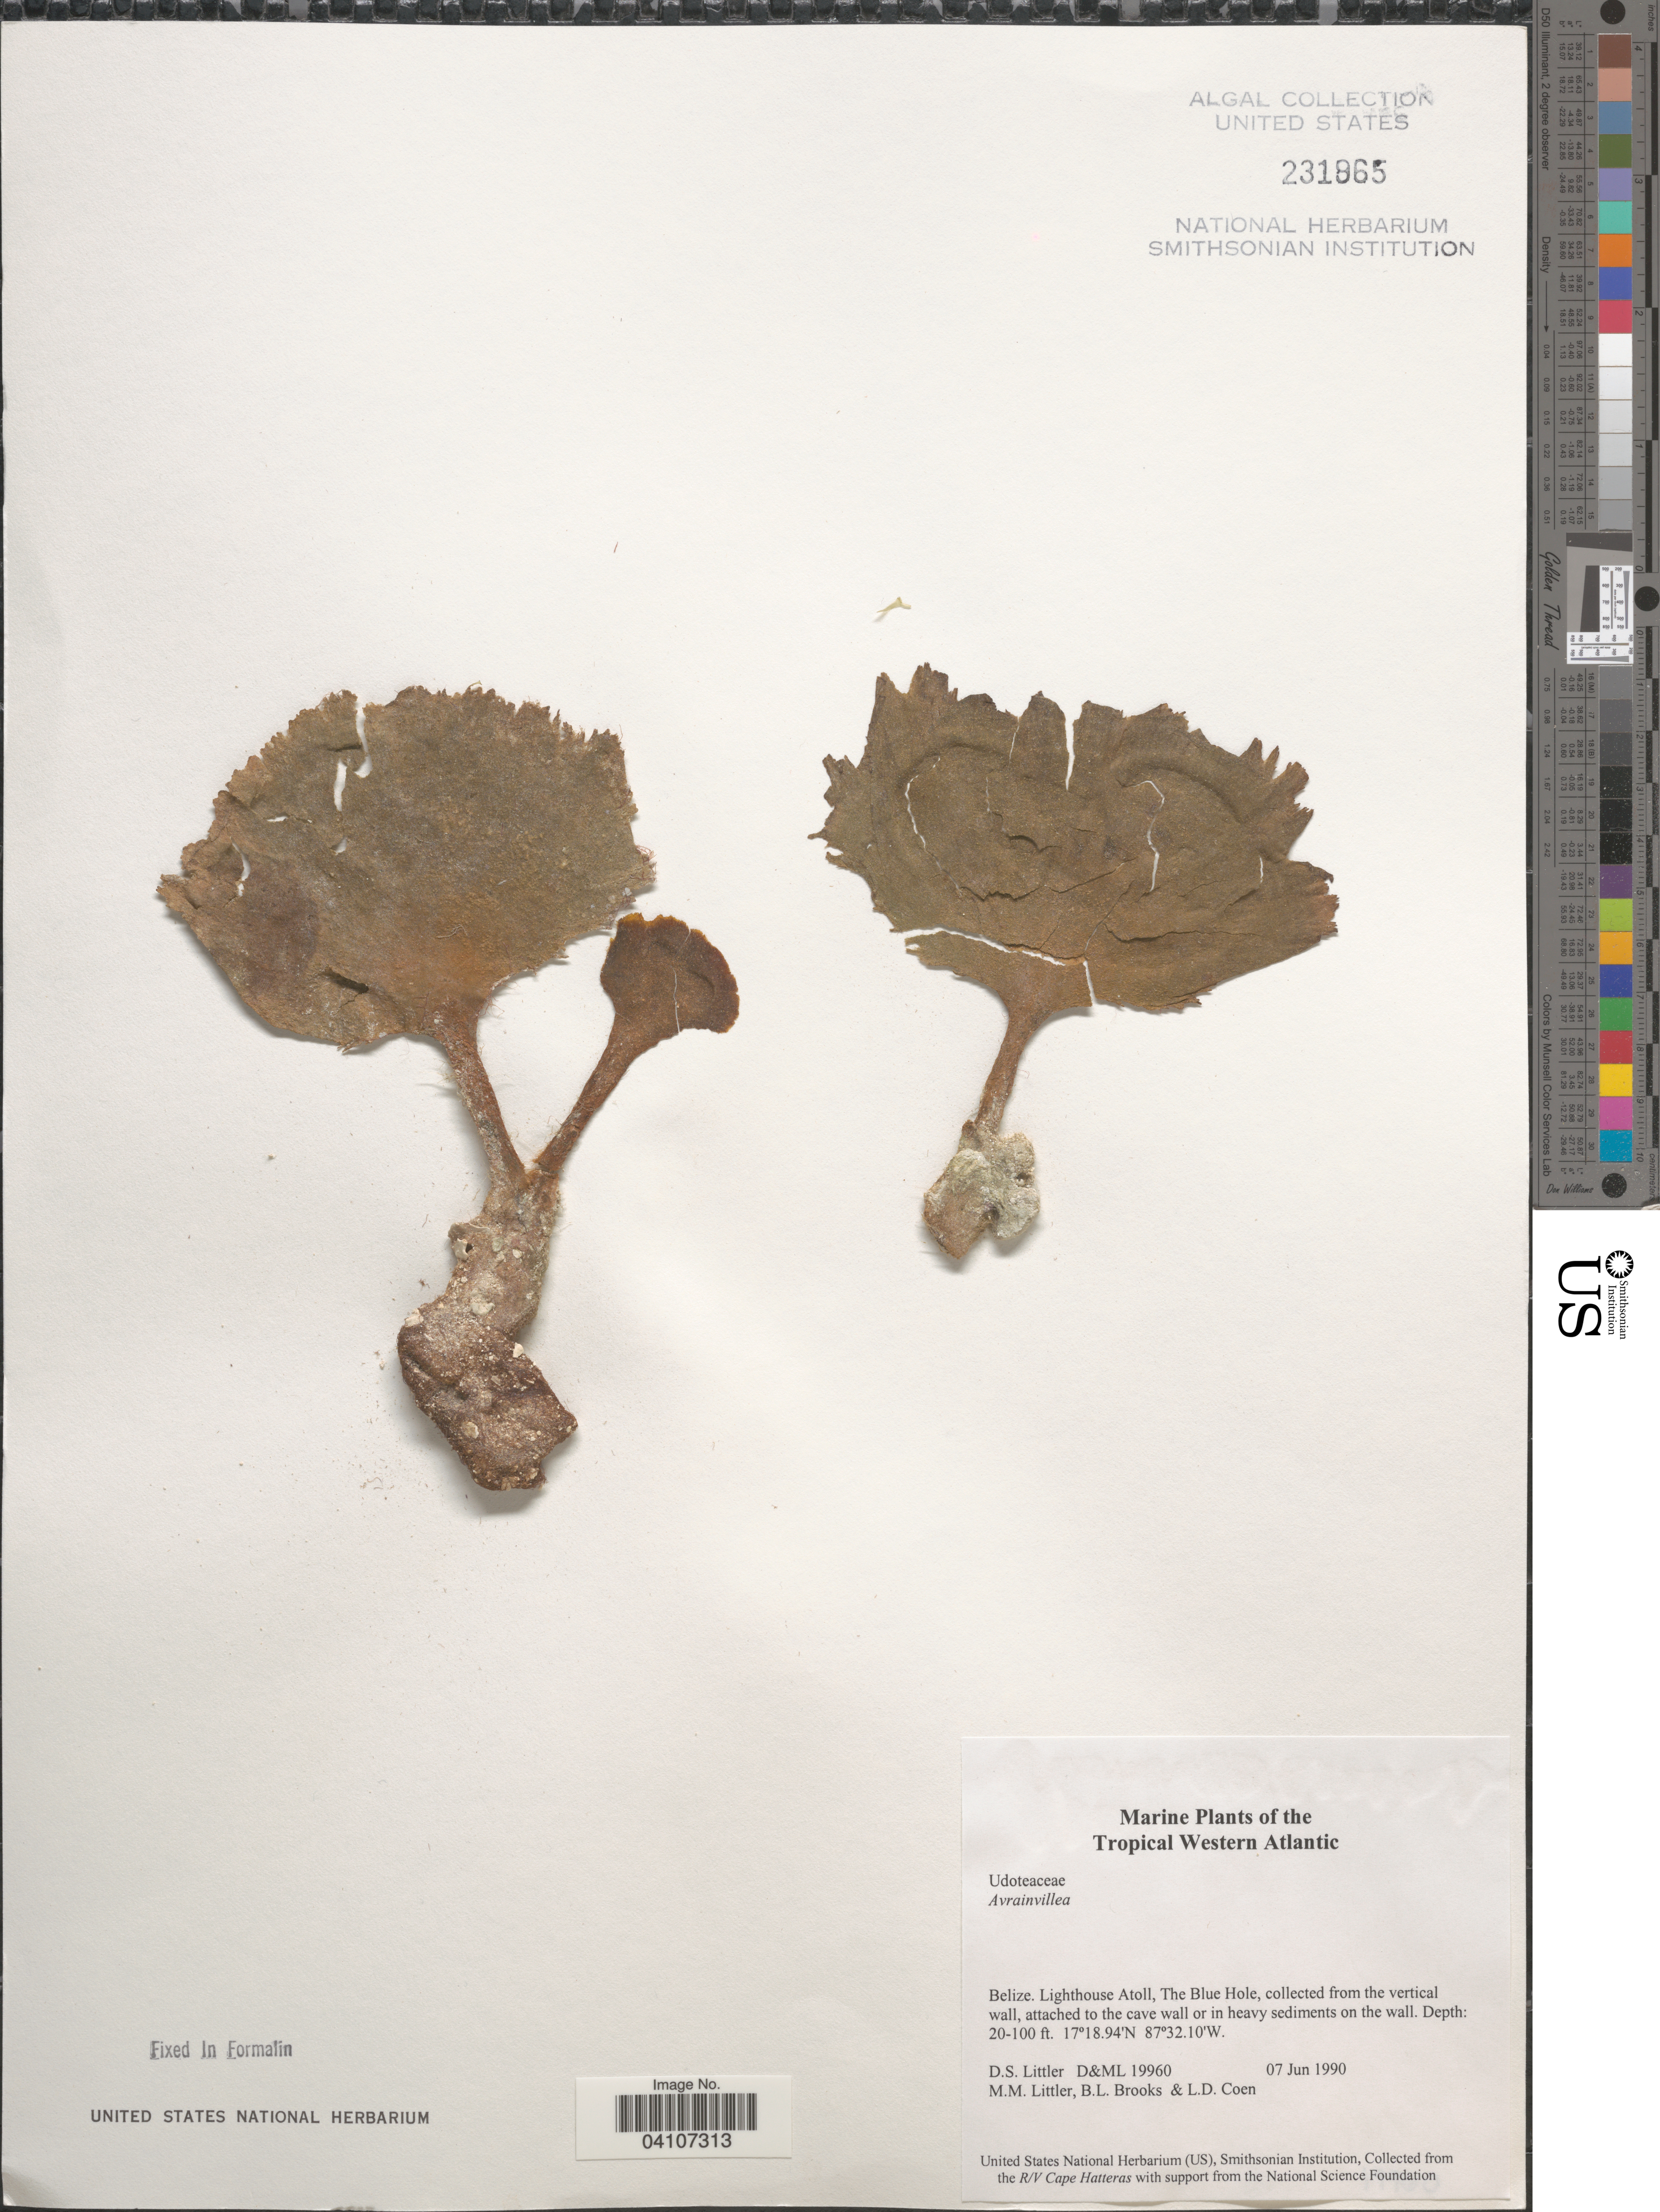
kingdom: Plantae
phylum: Chlorophyta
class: Ulvophyceae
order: Bryopsidales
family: Dichotomosiphonaceae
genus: Avrainvillea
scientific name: Avrainvillea sp.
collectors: D. S. Littler, B. Brooks & L. Coen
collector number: D&ML19960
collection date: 1990-06-07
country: Belize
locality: Tropical Western Atlantic. Lighthouse Atoll, The Blue Hole.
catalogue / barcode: US 231965